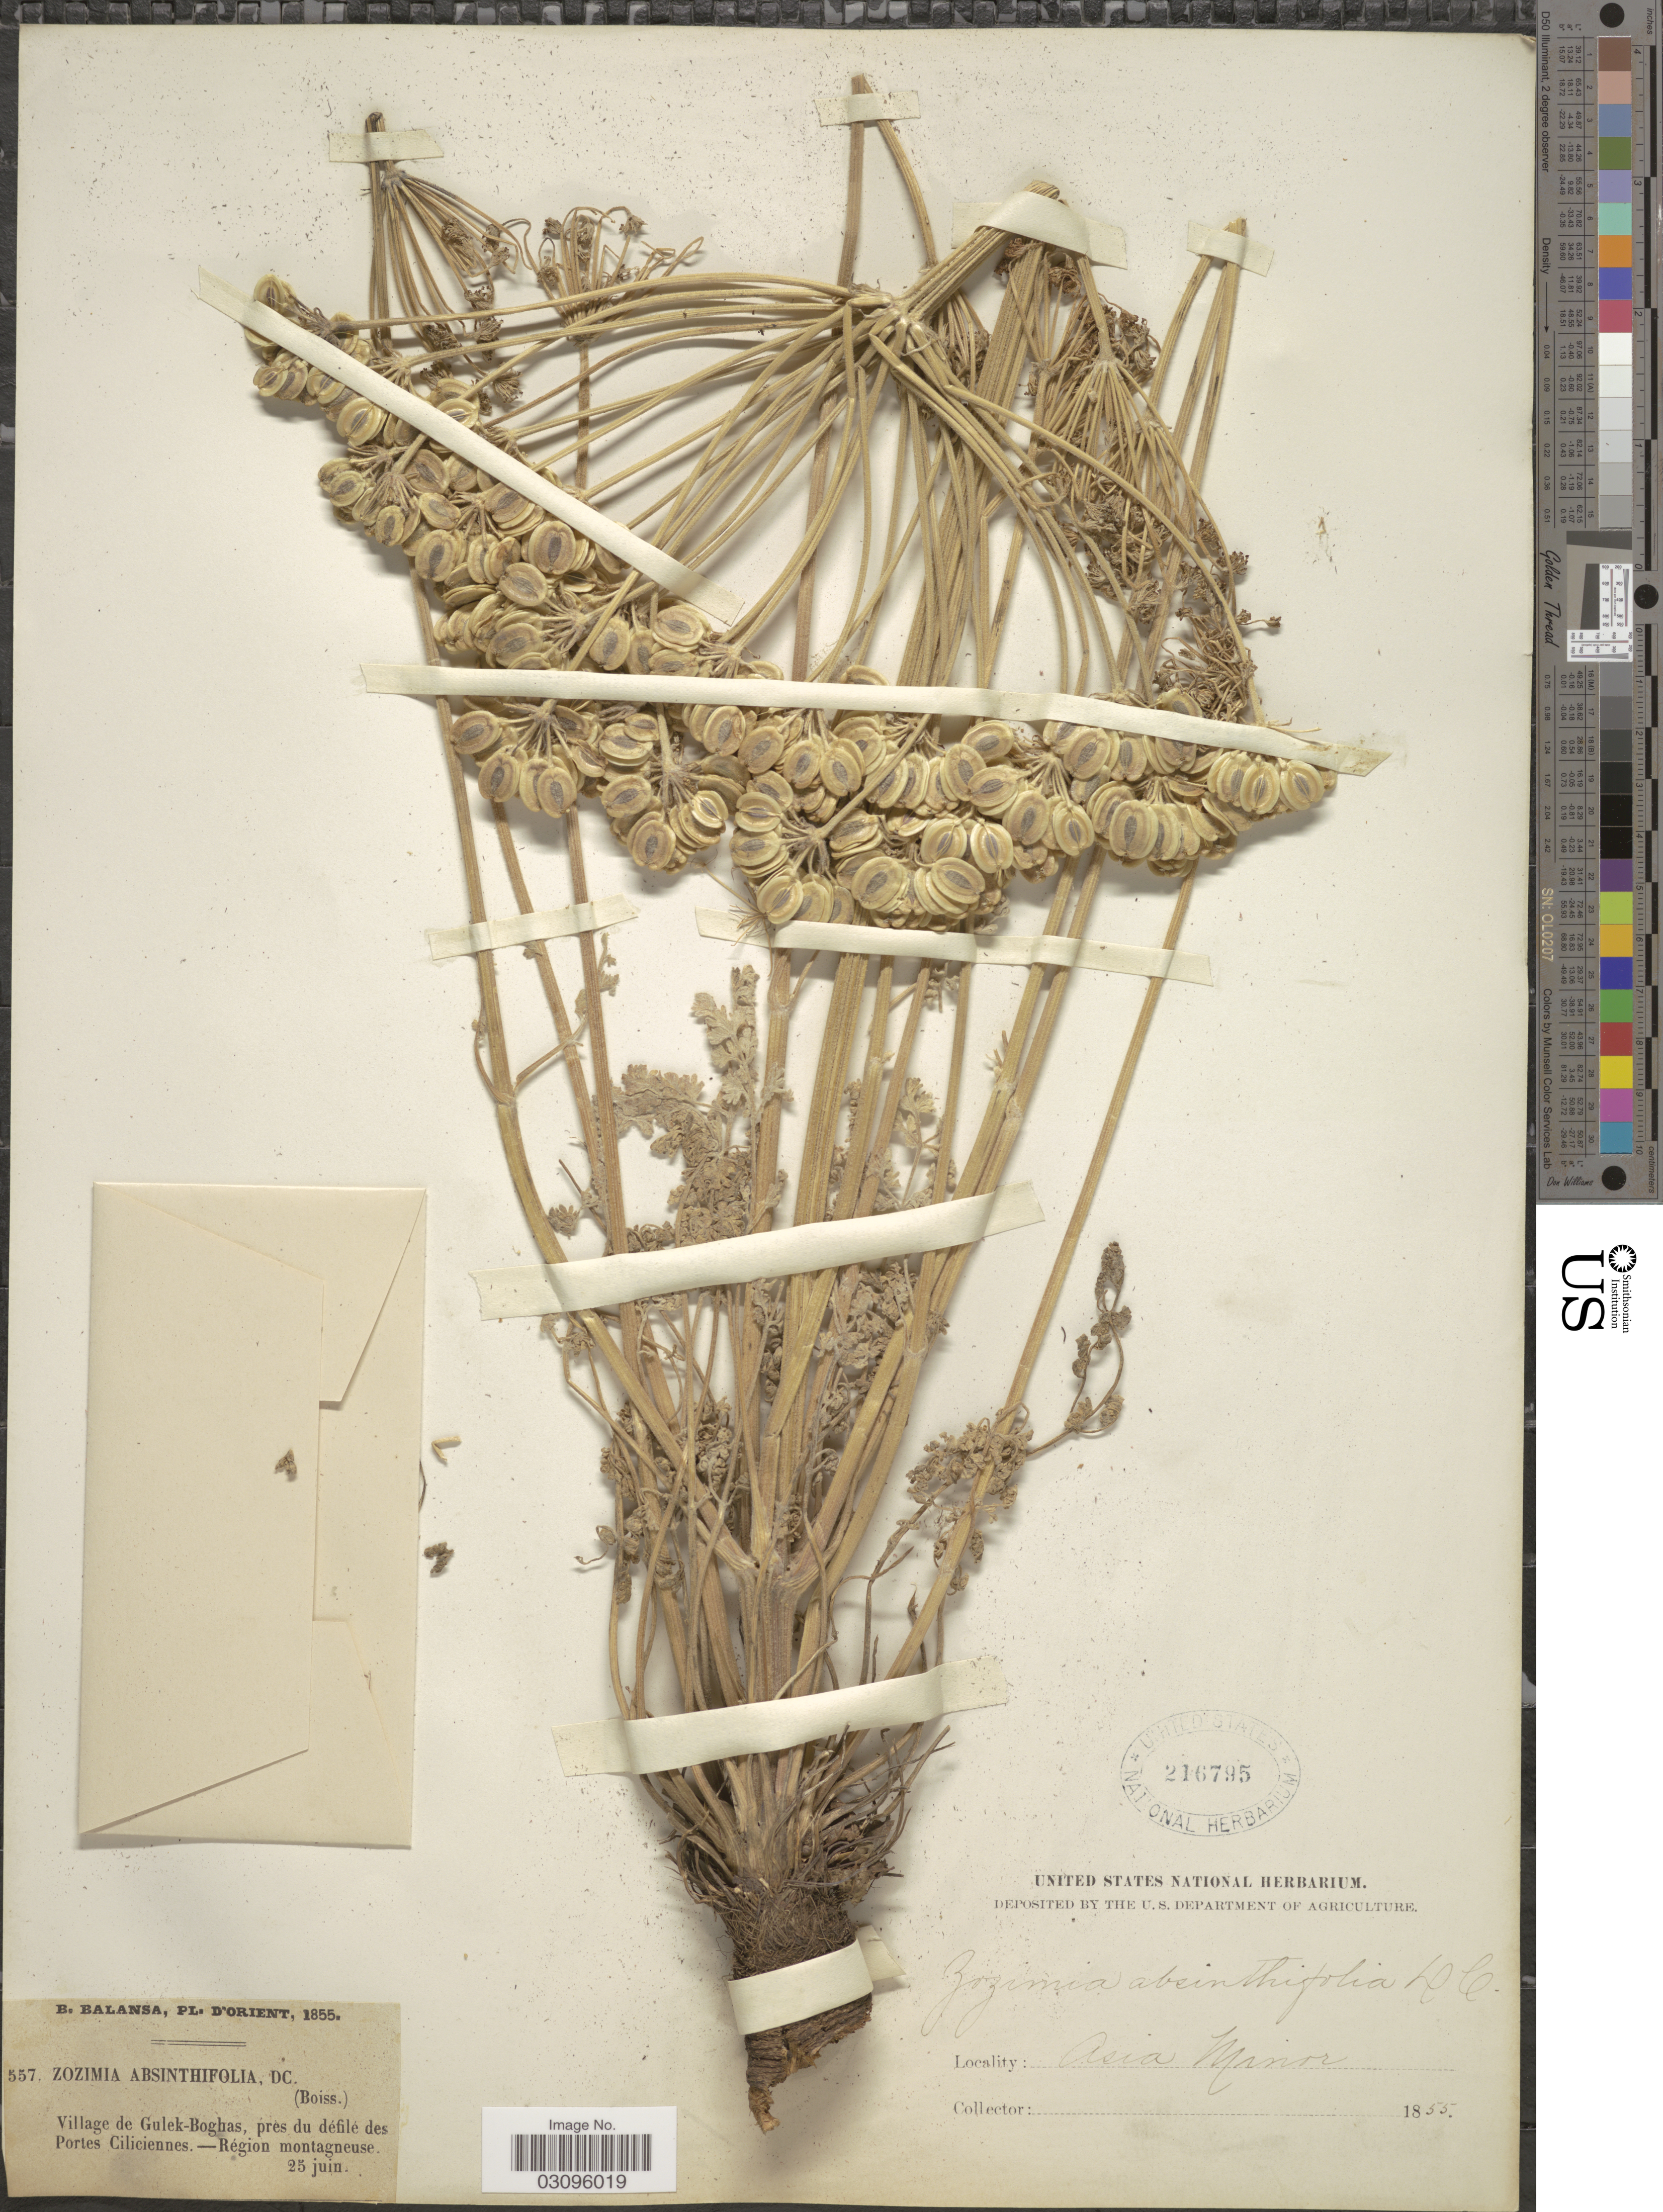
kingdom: Plantae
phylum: Tracheophyta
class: Magnoliopsida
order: Apiales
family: Apiaceae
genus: Zosima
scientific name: Zosima absinthifolia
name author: (Vent.) Link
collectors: B. Balansa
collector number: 557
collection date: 1855-06-25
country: Turkey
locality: Orient. Village de Gulek-Boghas, près du défilé des Portes Ciliciennes. Asia Minor.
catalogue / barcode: US 216795